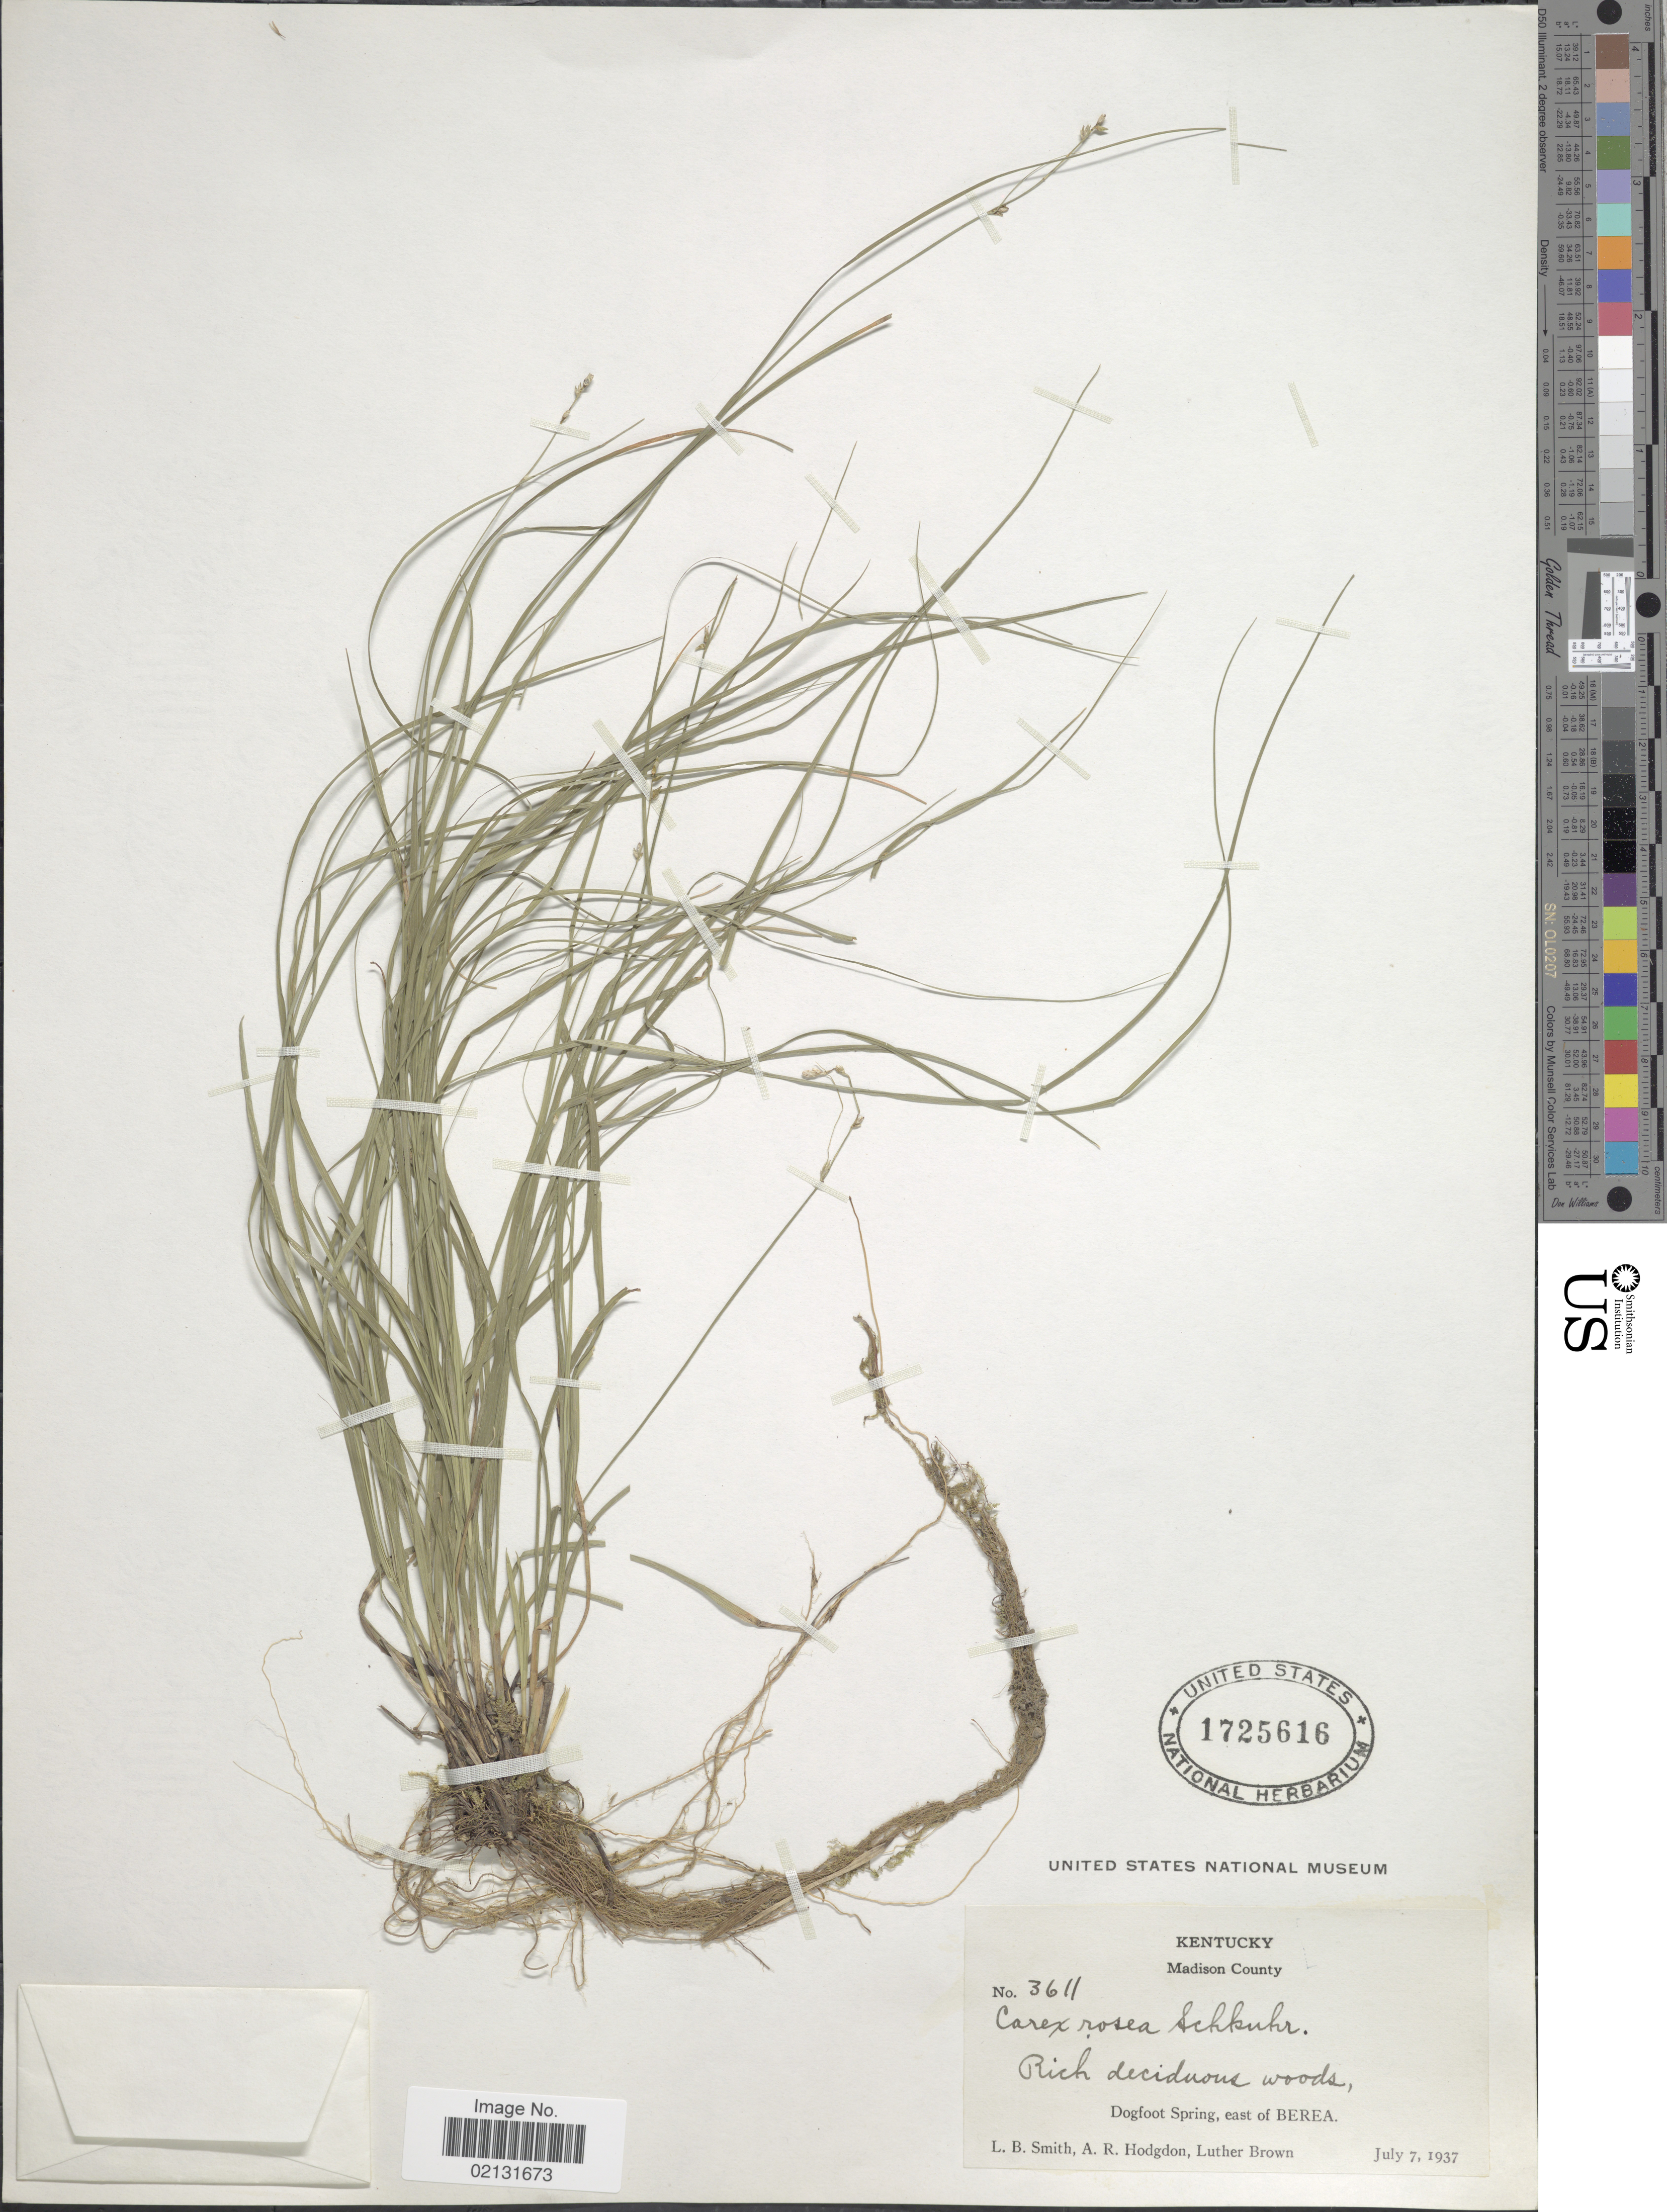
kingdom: Plantae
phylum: Tracheophyta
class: Liliopsida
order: Poales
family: Cyperaceae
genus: Carex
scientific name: Carex rosea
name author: Willd.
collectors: L. Smith, A. R. Hodgdon & L. Brown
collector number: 3611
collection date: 1937-07-07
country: United States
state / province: Kentucky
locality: Madison County, Dogfoot Spring, east of Berea.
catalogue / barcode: US 1725616